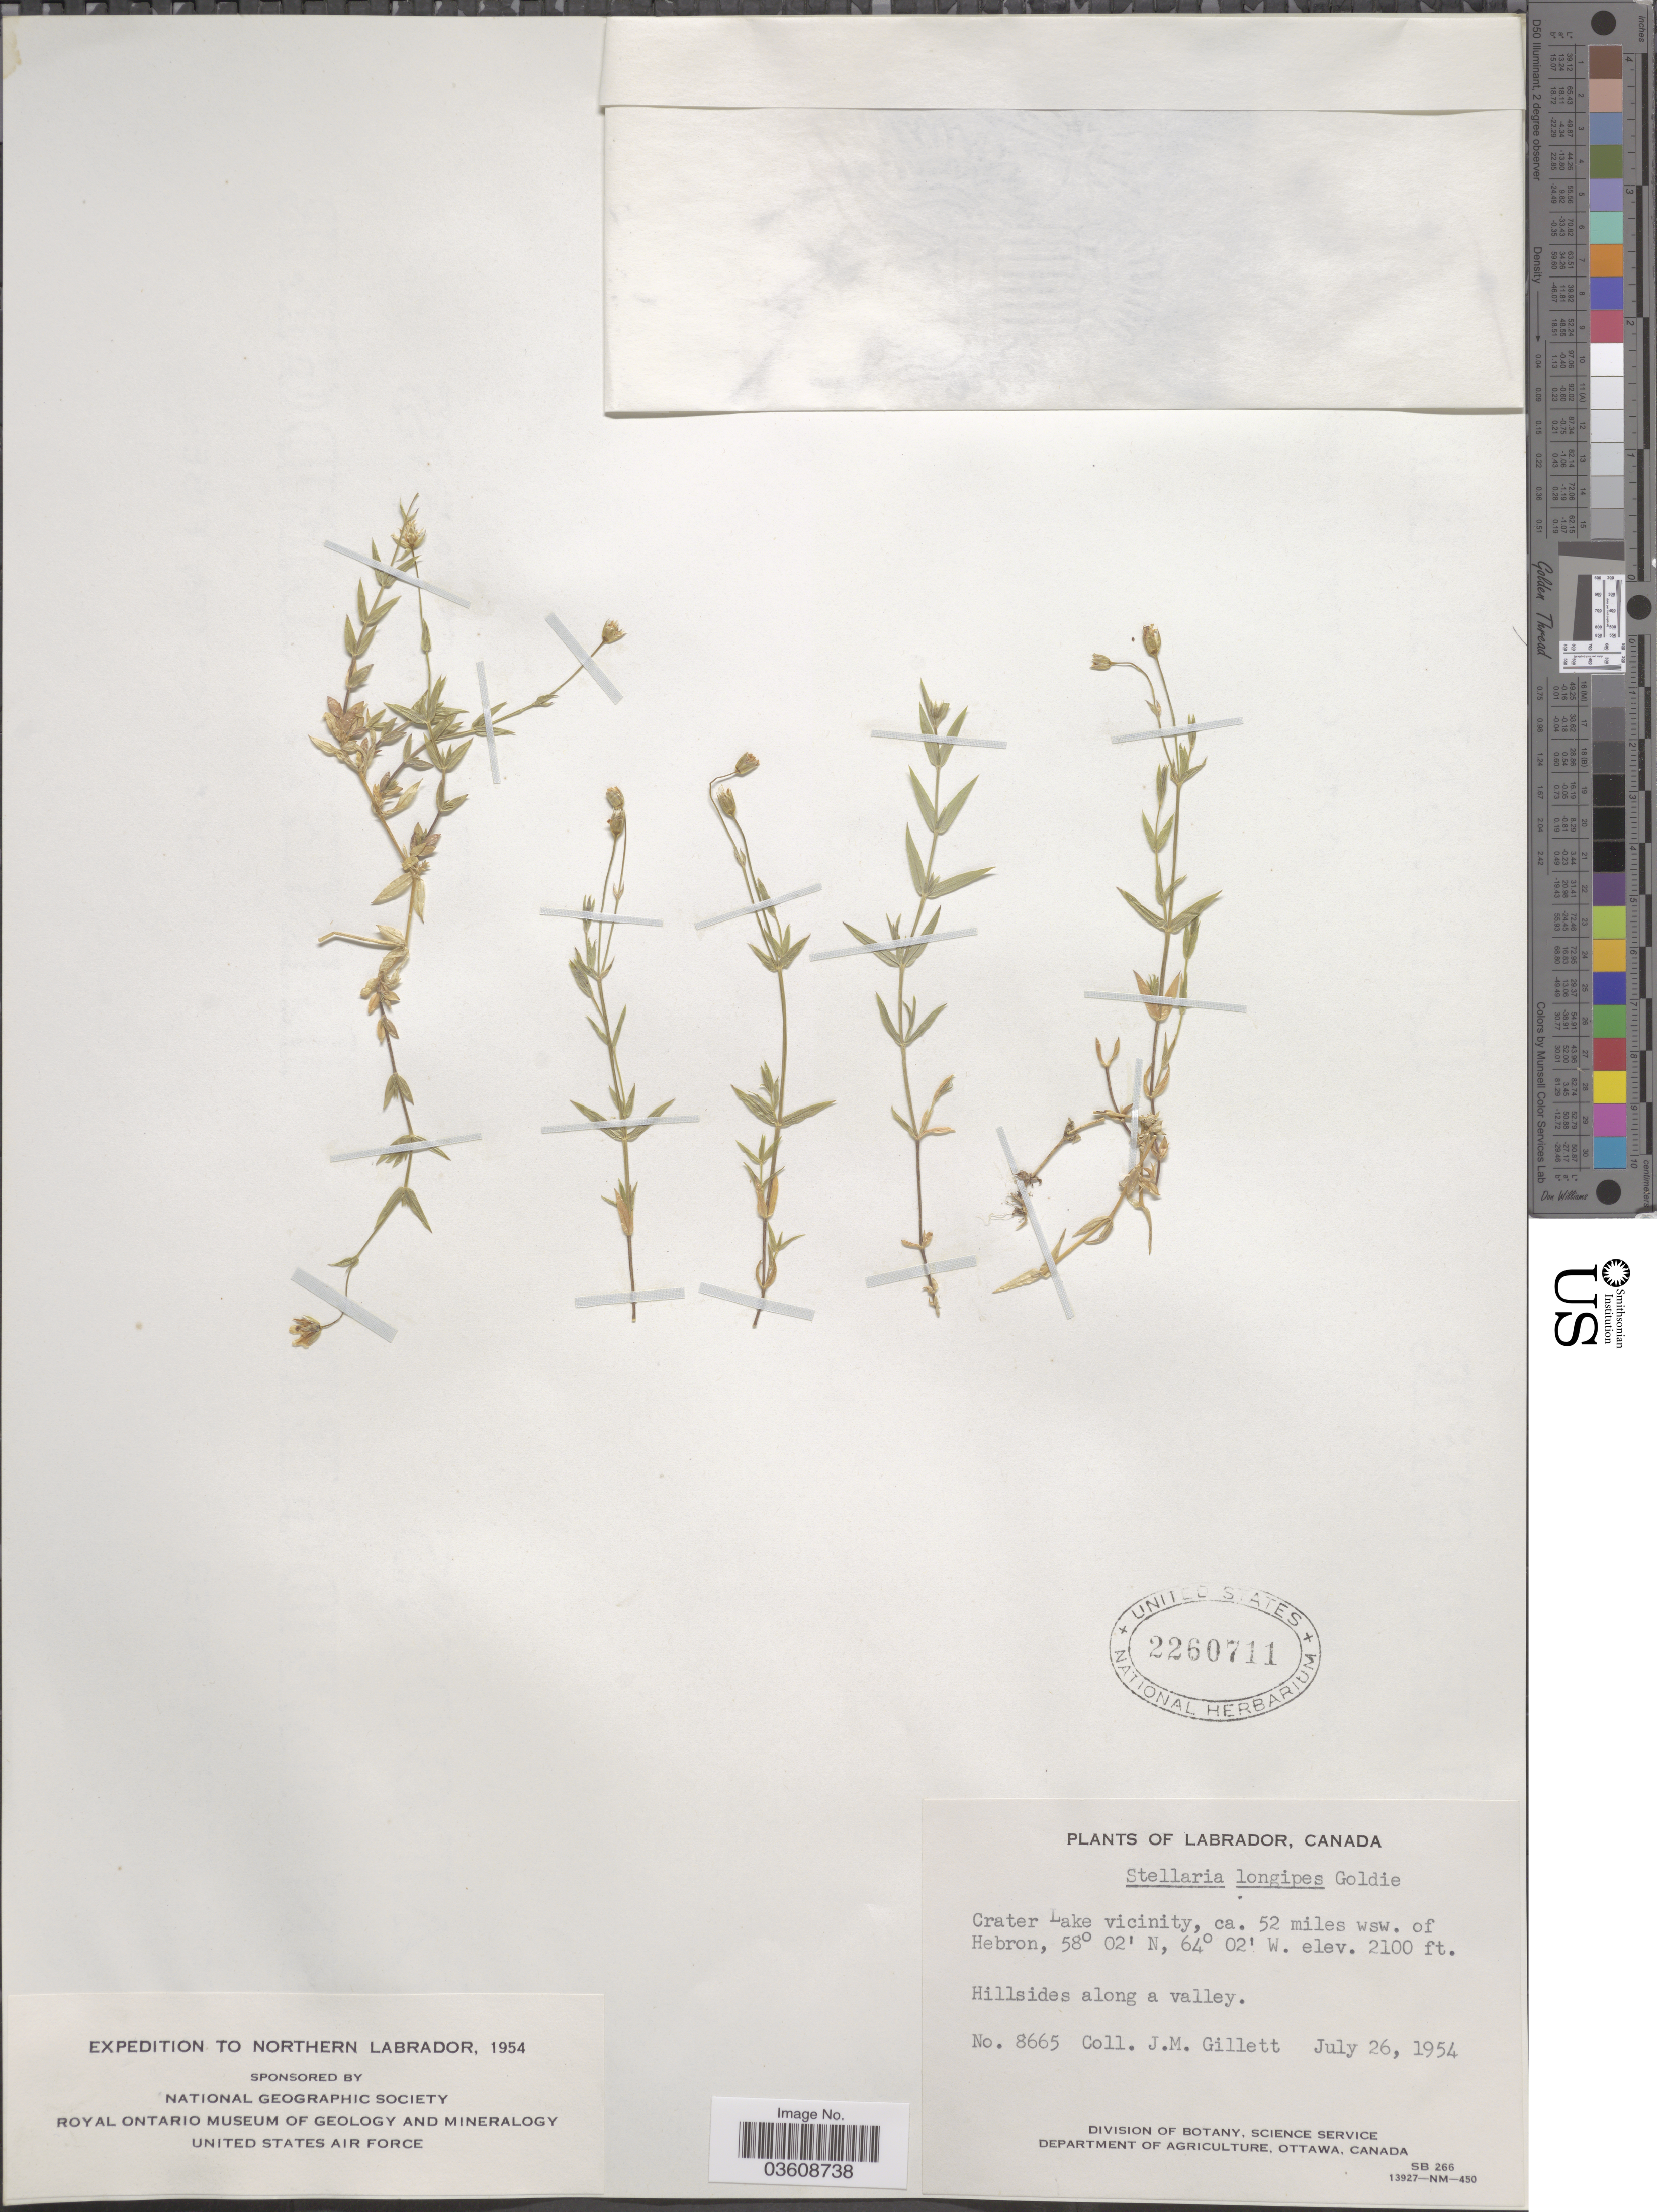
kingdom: Plantae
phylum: Tracheophyta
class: Magnoliopsida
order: Caryophyllales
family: Caryophyllaceae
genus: Stellaria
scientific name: Stellaria longipes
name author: Goldie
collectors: J. M. Gillett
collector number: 8665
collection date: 1954-07-26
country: Canada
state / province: Newfoundland and Labrador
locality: Labrador. Crater Lake vicinity, ca. 52 miles wsw. of Hebron. Hillsides along a valley. Northern Labrador.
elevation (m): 640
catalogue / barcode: US 2260711